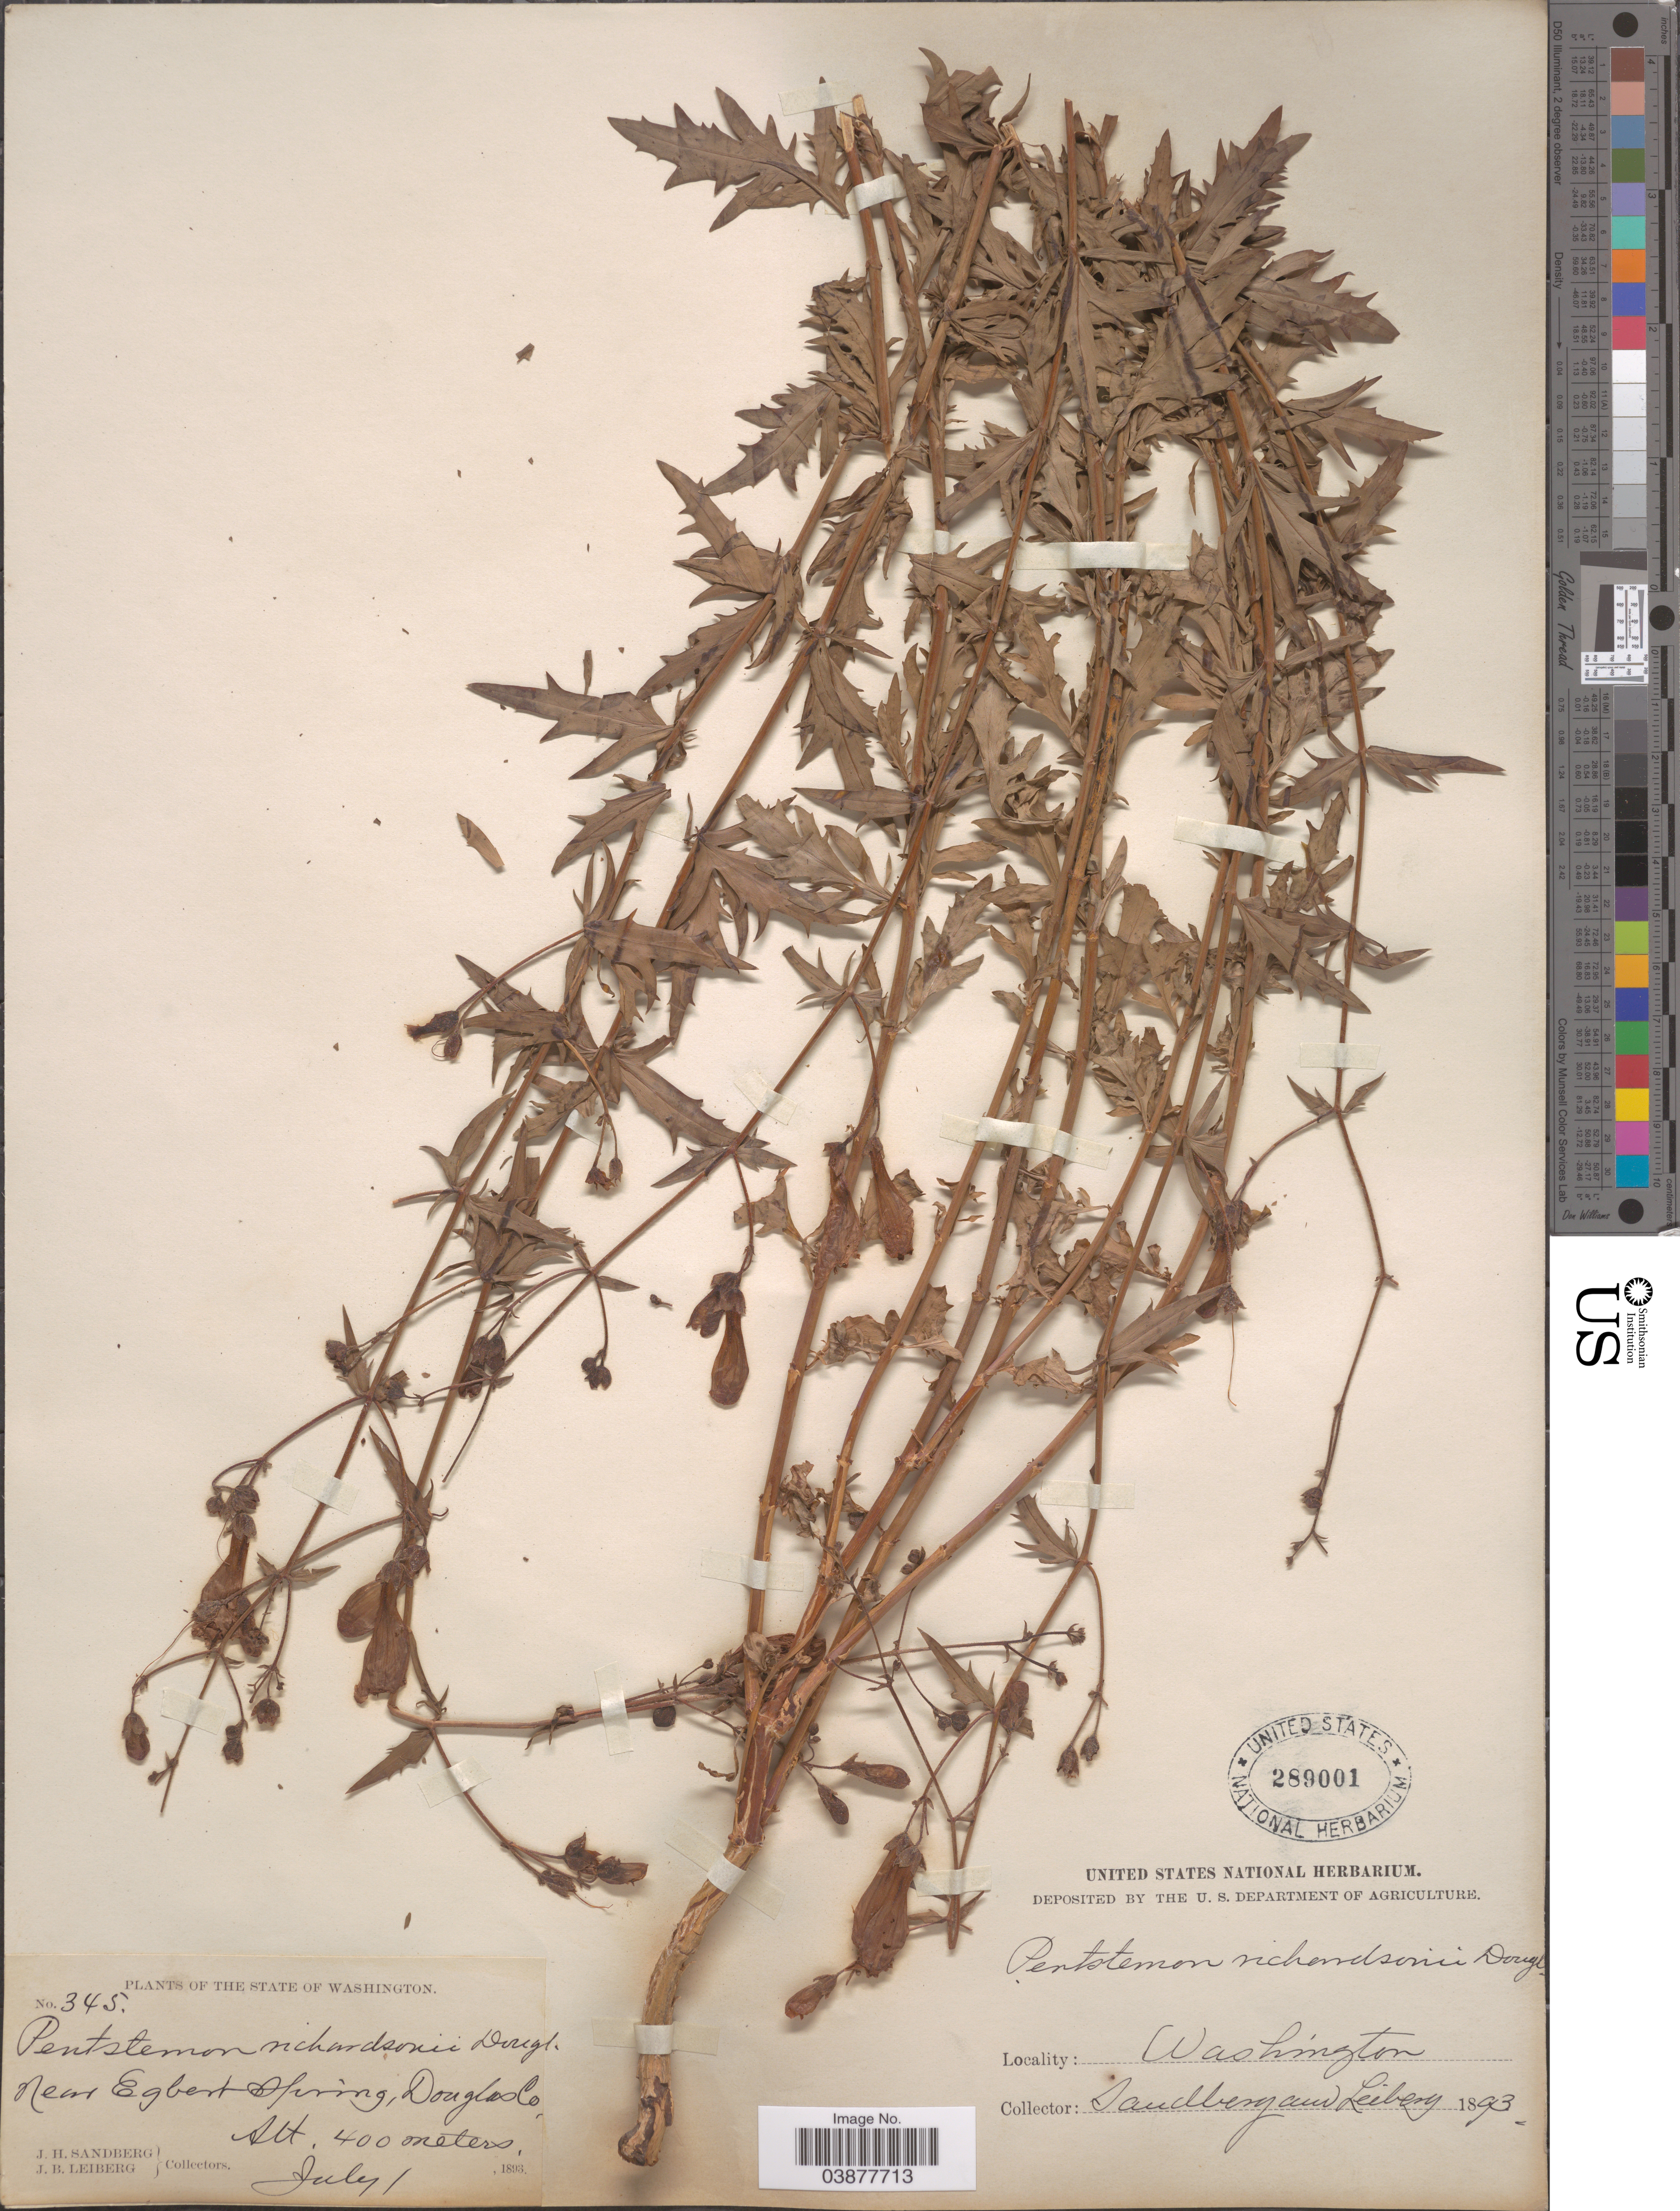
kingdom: Plantae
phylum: Tracheophyta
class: Magnoliopsida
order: Lamiales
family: Plantaginaceae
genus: Penstemon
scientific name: Penstemon richardsonii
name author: Douglas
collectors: J. H. Sandberg & J. B. Leiberg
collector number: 345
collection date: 1893-07-01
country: United States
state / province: Washington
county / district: Douglas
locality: Near Egbert Spring, Douglas Co.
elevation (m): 400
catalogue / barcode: US 289001